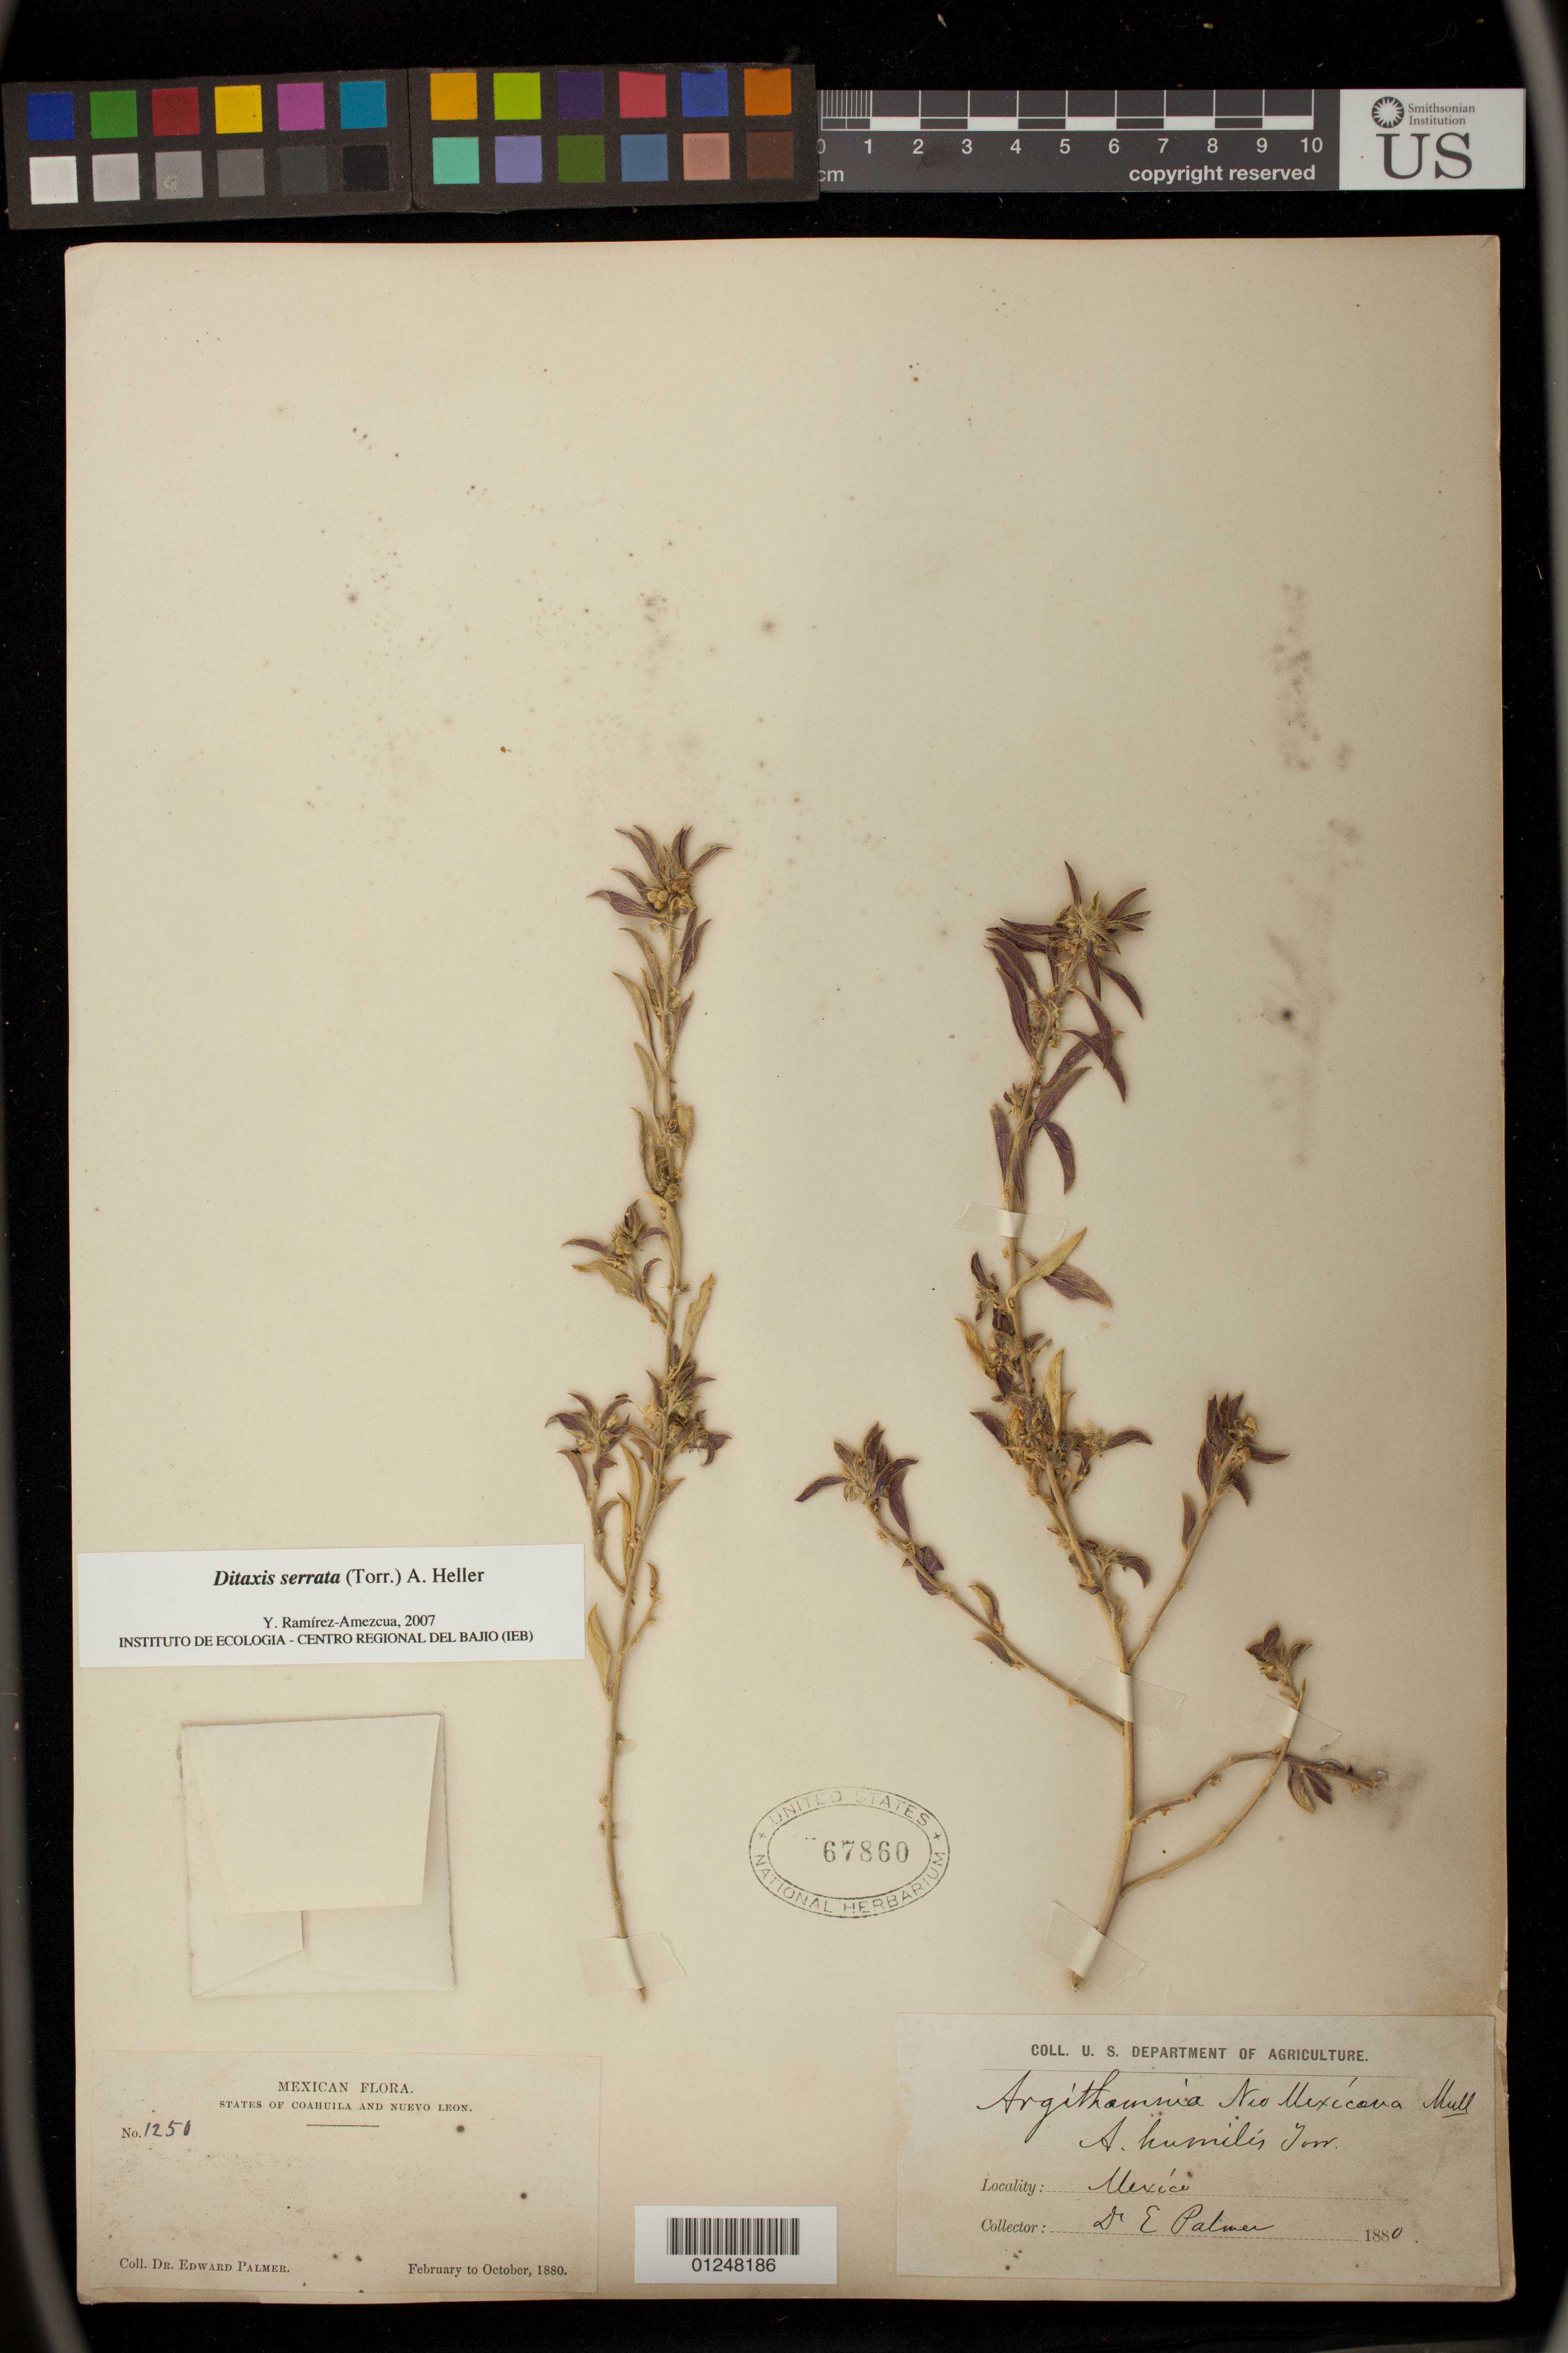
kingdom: Plantae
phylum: Tracheophyta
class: Magnoliopsida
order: Malpighiales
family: Euphorbiaceae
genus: Argythamnia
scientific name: Argythamnia serrata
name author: (Torr.) Müll. Arg.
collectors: E. Palmer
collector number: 1250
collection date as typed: Feb 1880 to -- Oct 1880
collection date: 1880-02/1880-10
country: Mexico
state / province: Coahuila / Nuevo León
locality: States of Coahuila and Nuevo Leon.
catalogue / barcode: US 67860